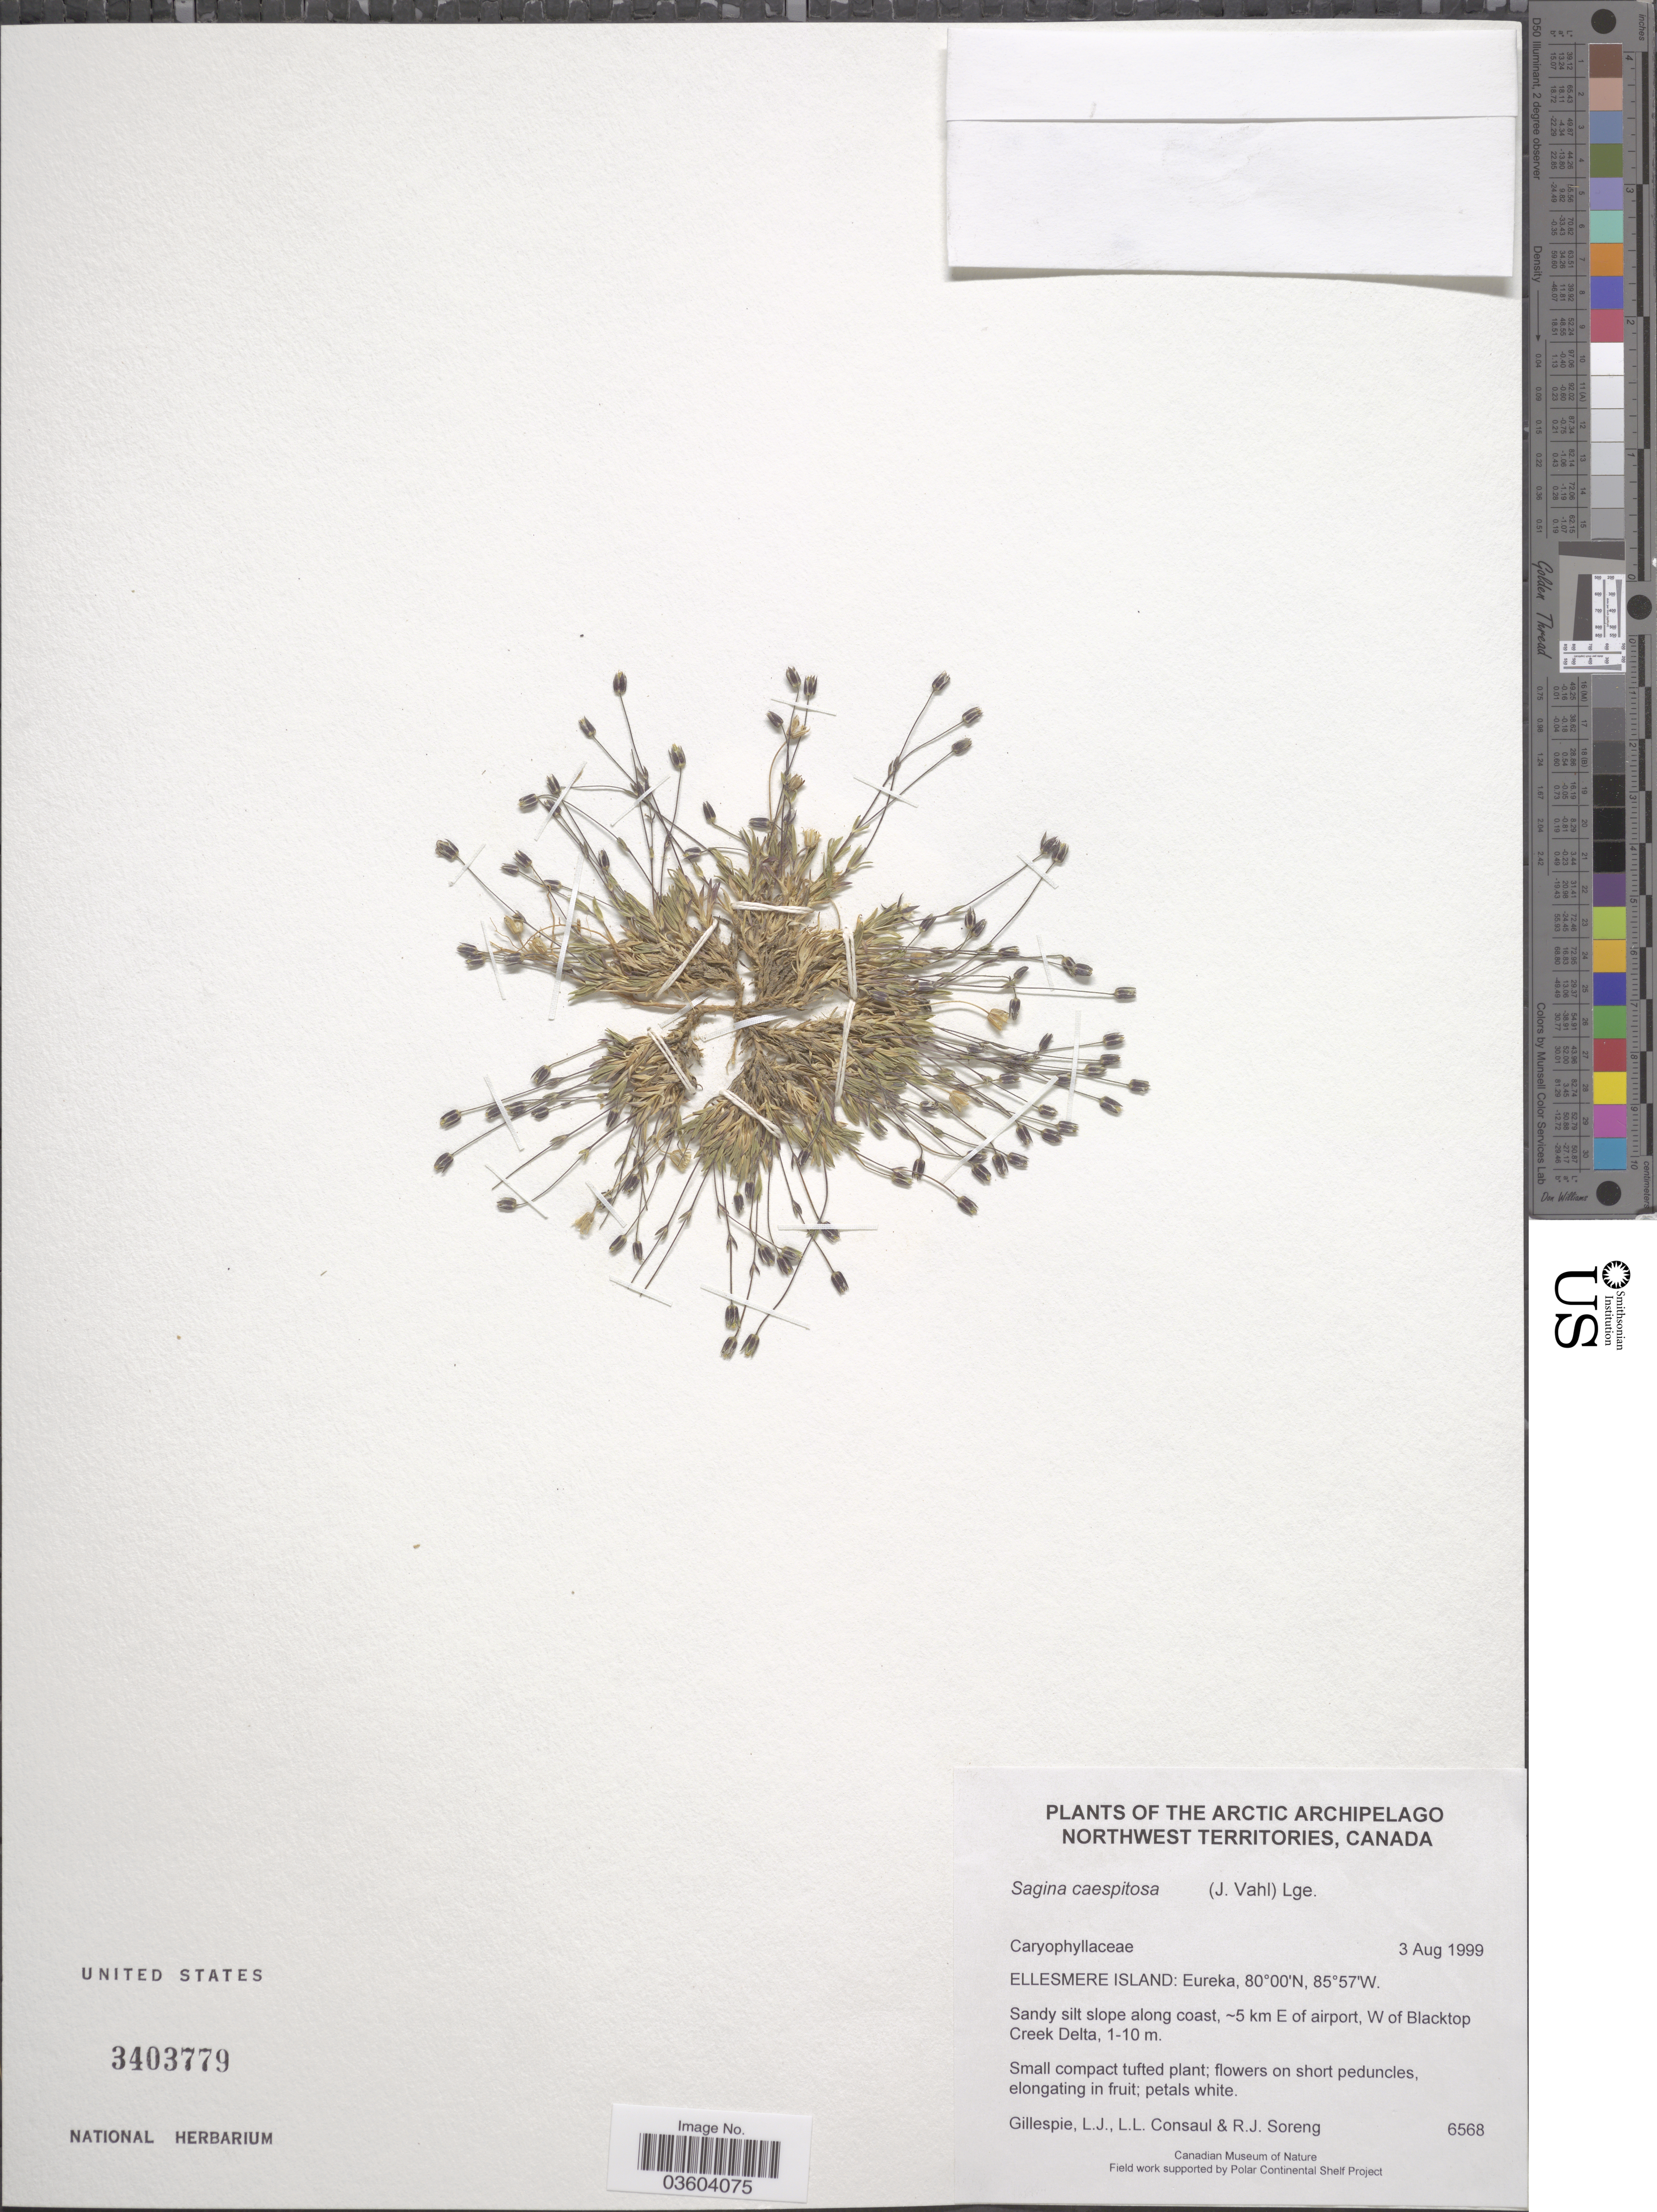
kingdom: Plantae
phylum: Tracheophyta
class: Magnoliopsida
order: Caryophyllales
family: Caryophyllaceae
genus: Sagina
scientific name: Sagina caespitosa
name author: Lange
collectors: L. Gillespie, L. Consaul & R. J. Soreng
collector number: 6568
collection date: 1999-08-03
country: Canada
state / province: Northwest Territories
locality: The Arctic Archipelago. Ellesmere Island: Eureka. Sandy slit slope along coast, 5 km E of airport, W of Blacktop Creek Delta.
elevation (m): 1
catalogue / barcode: US 3403779